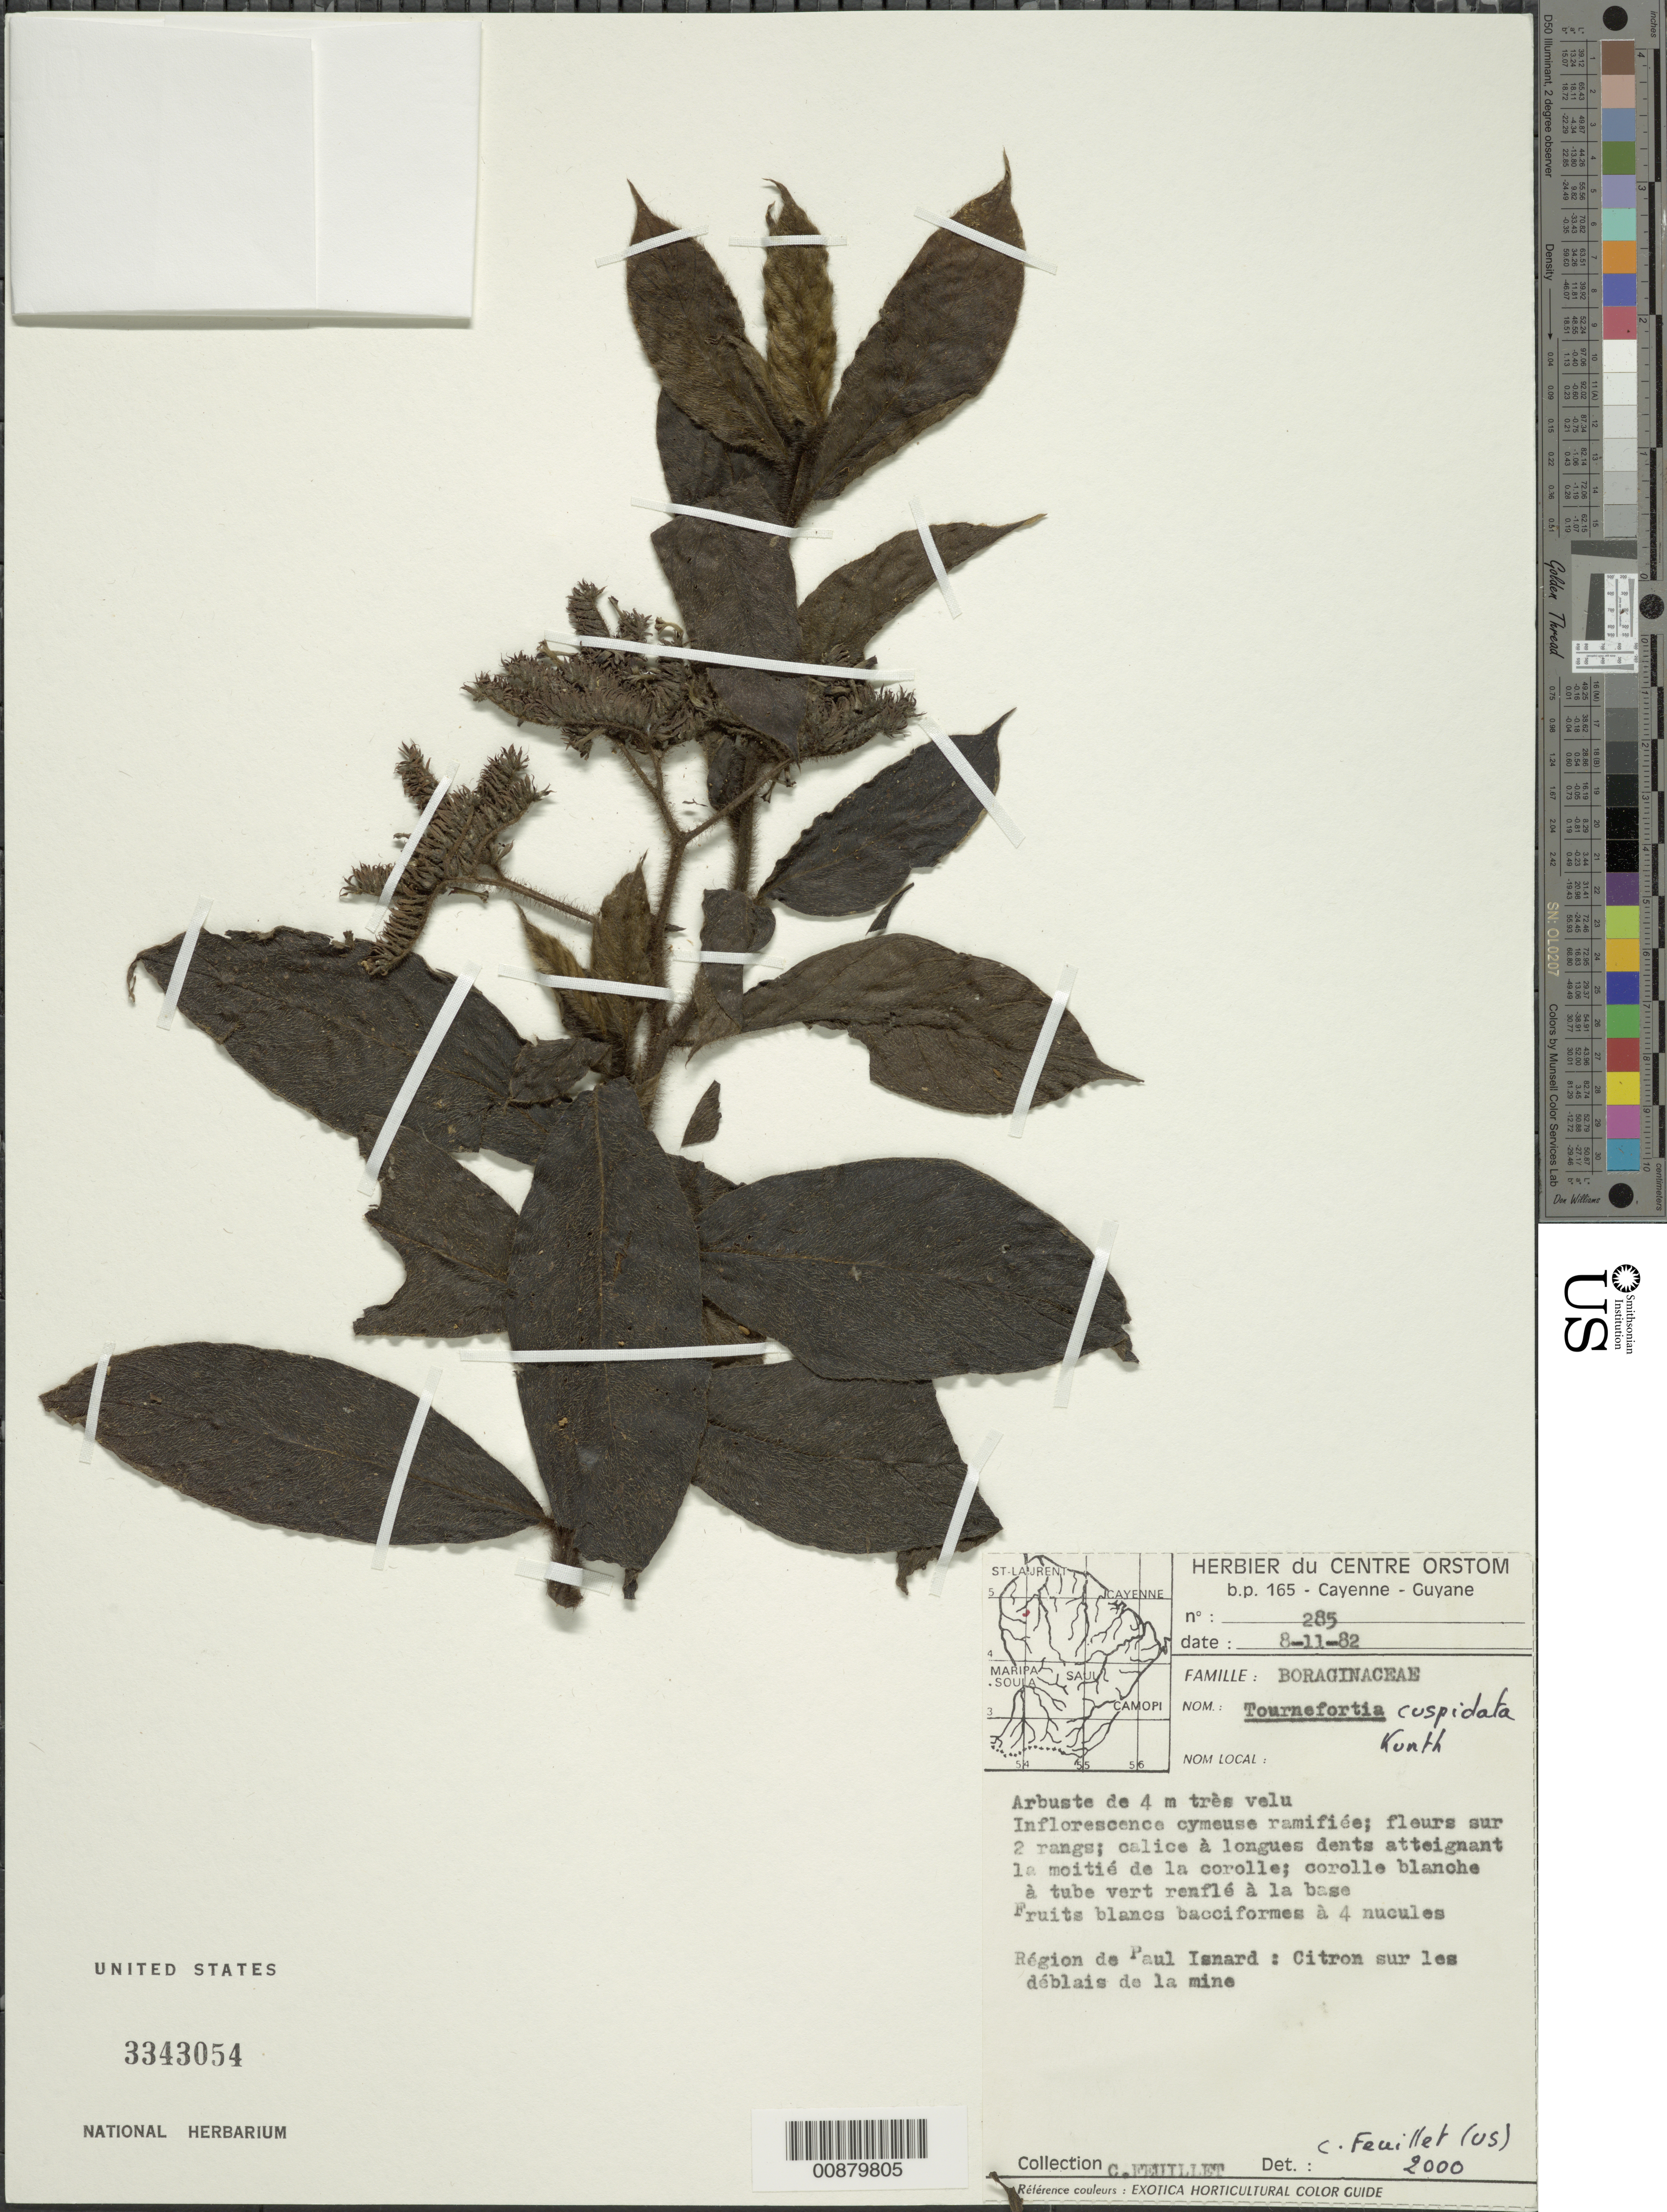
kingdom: Plantae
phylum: Tracheophyta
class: Magnoliopsida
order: Boraginales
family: Heliotropiaceae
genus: Tournefortia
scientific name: Tournefortia cuspidata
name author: Kunth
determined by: Feuillet, C.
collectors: C. Feuillet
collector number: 285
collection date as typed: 8-Nov-82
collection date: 1982-11-08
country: French Guiana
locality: Région de Paul Isnard, Citron sur le déblais de la mine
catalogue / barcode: US 3343054